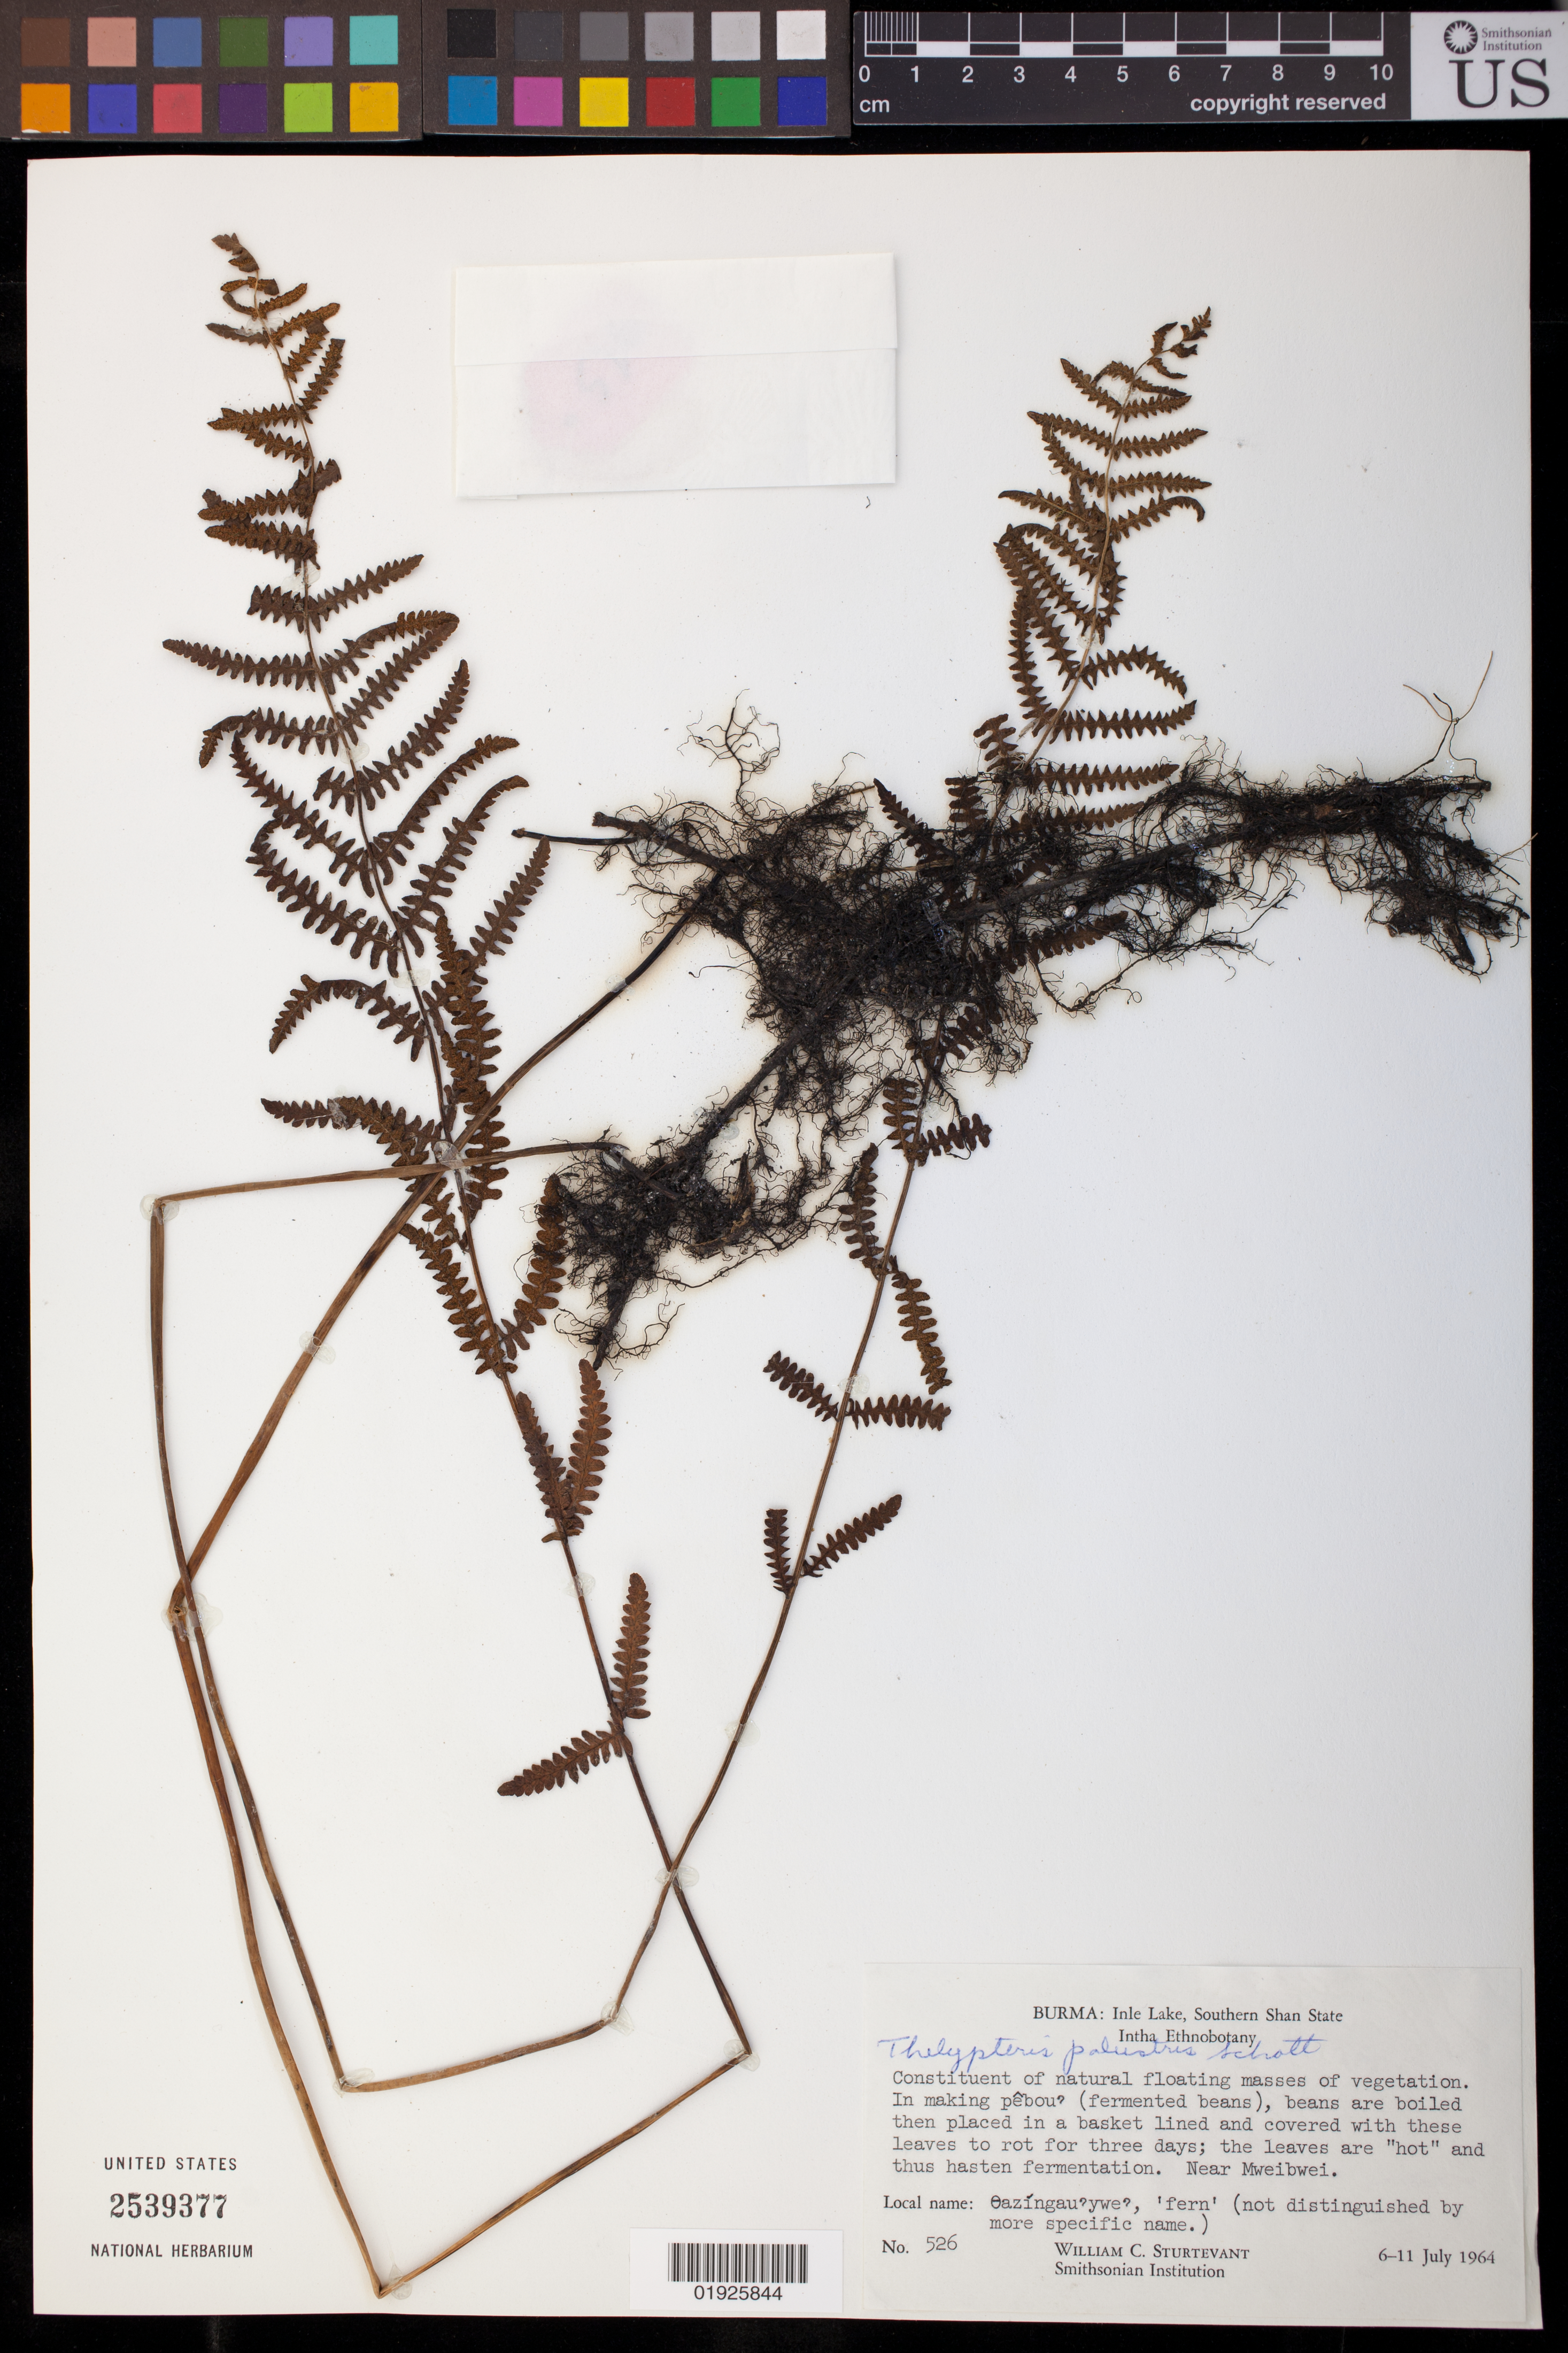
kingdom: Plantae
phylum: Tracheophyta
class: Polypodiopsida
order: Polypodiales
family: Thelypteridaceae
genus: Thelypteris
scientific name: Thelypteris palustris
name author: (Salisb.) Schott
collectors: W. Sturtevant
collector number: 526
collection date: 1964-07-06/1964-07-11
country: Myanmar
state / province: Shan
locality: Inle Lake, Southern Shan State. Near Mweibwei.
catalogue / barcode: US 2539377